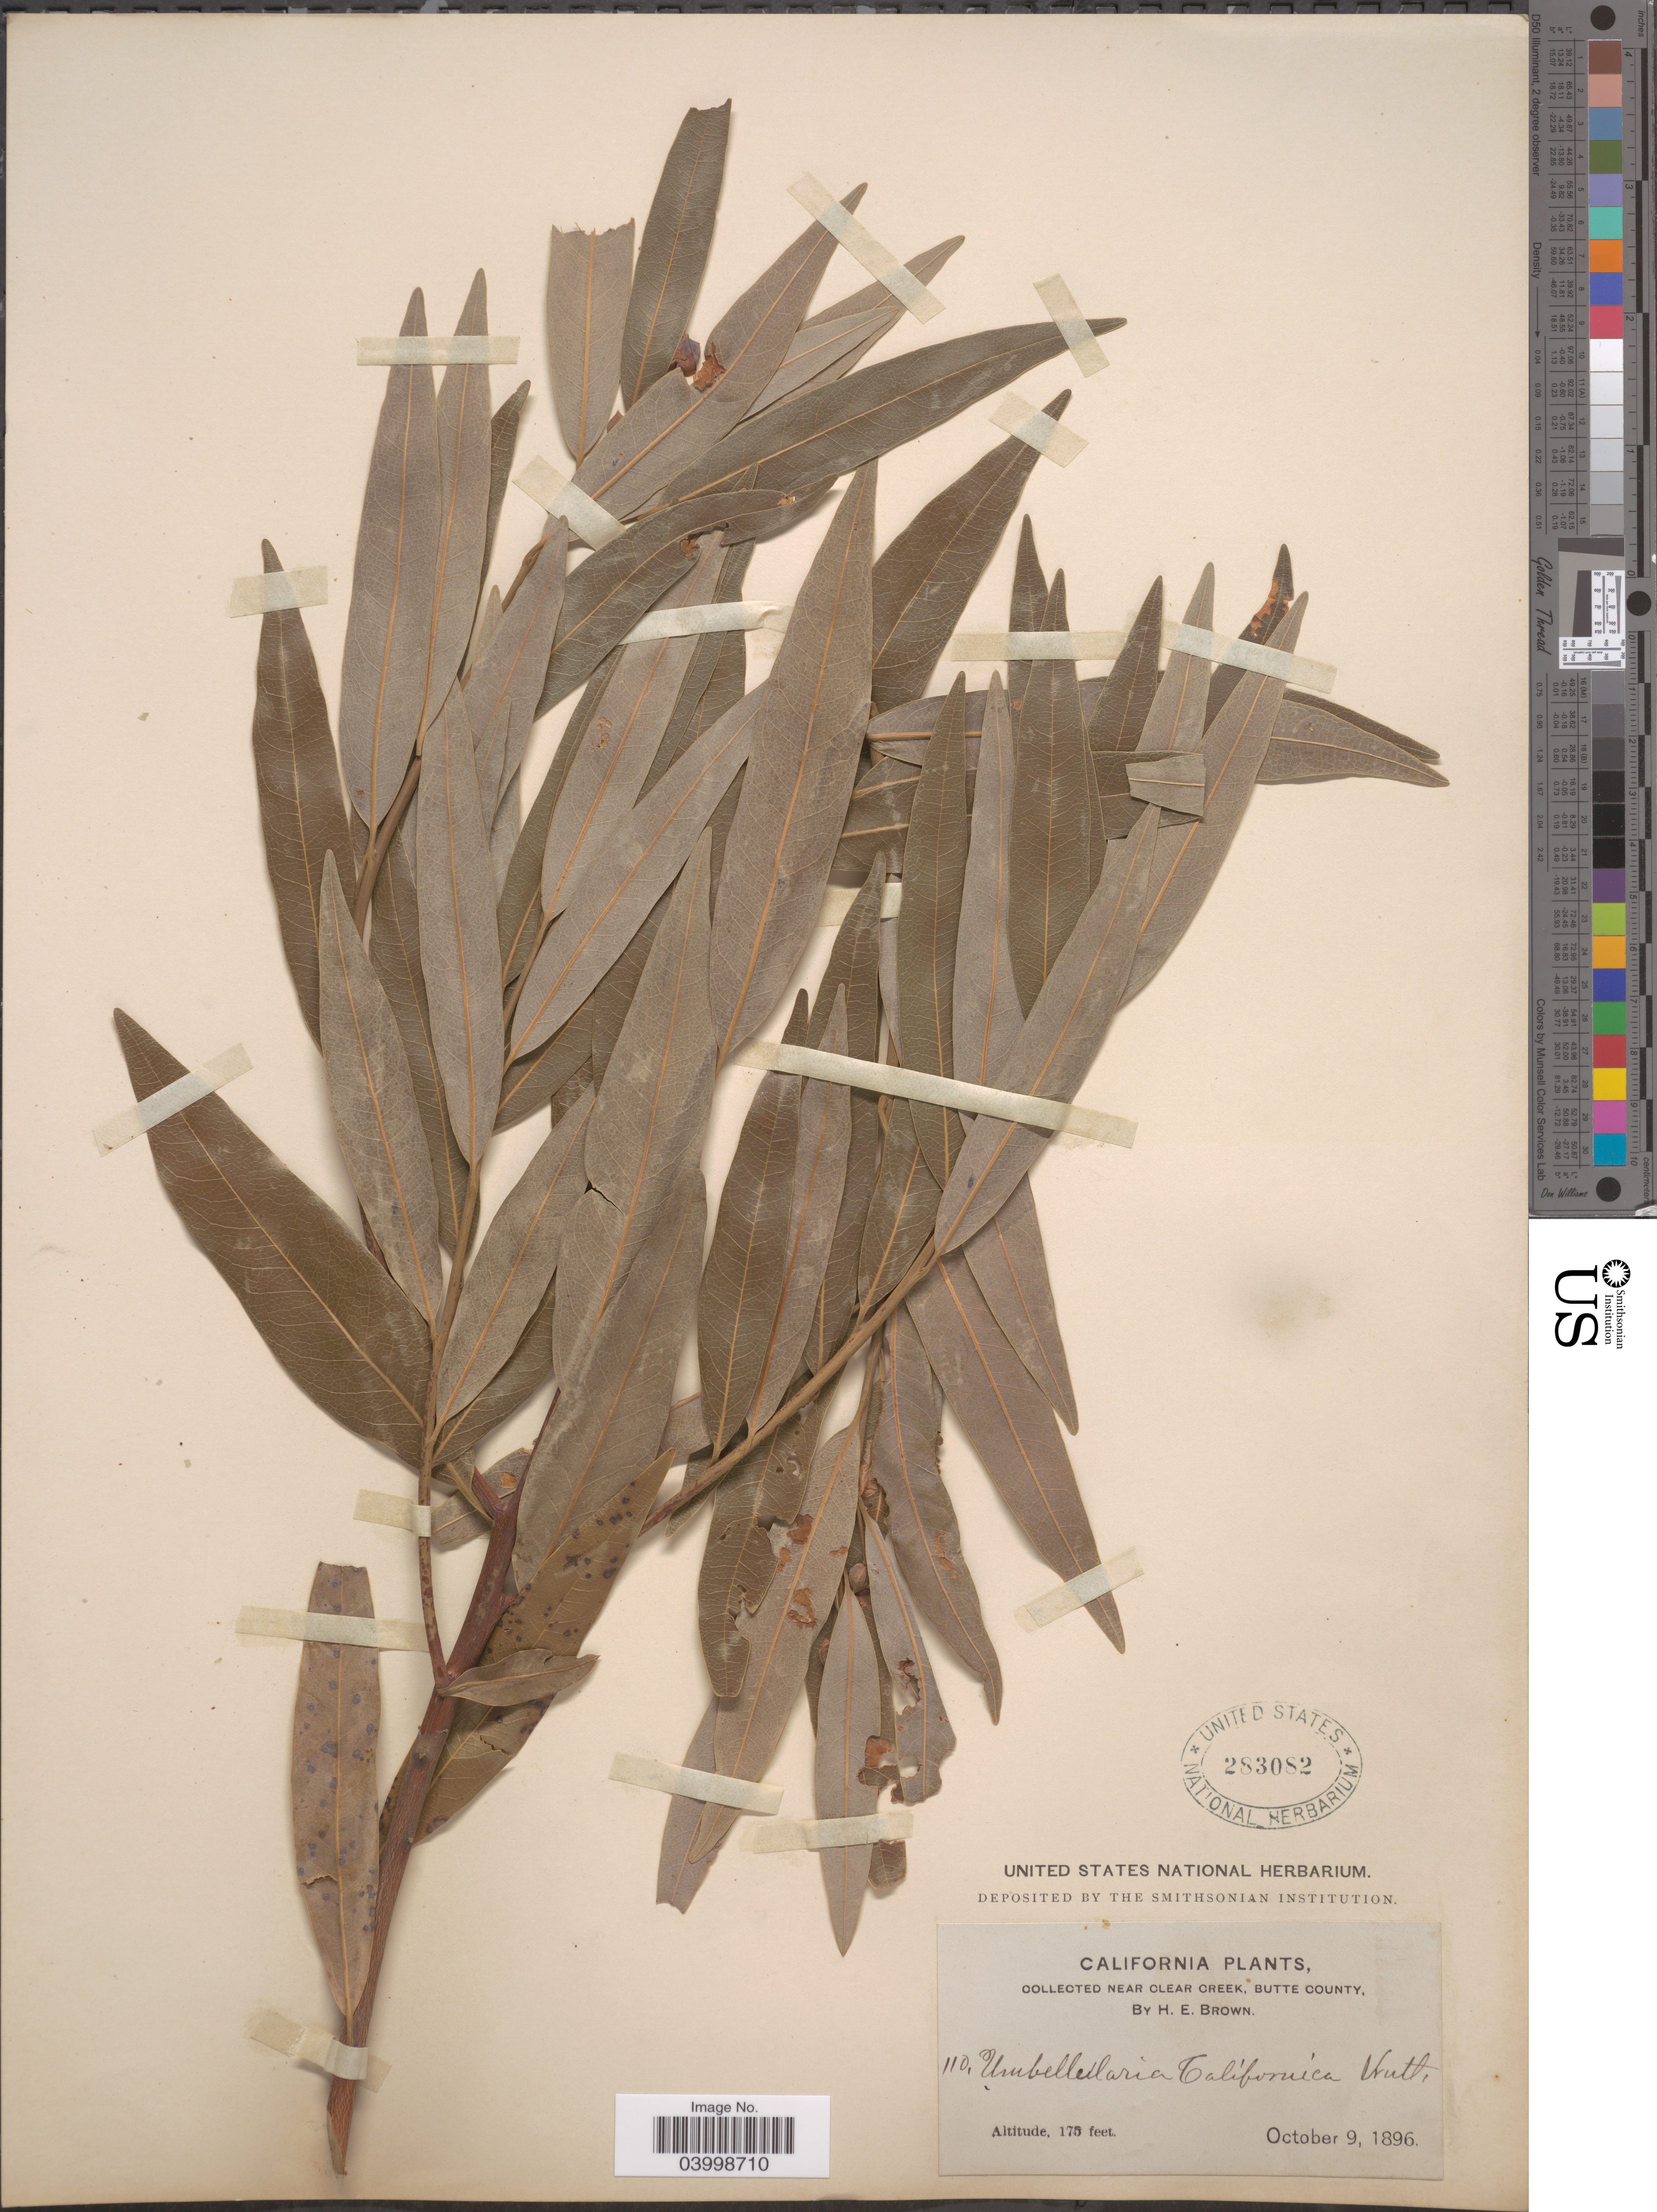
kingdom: Plantae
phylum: Tracheophyta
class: Magnoliopsida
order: Laurales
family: Lauraceae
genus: Umbellularia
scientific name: Umbellularia californica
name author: (Hook. & Arn.) Nutt.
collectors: H. E. Brown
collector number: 110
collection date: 1896-10-09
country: United States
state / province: California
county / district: Butte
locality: Near Clear Creek, Butte County.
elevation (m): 53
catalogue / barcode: US 283082